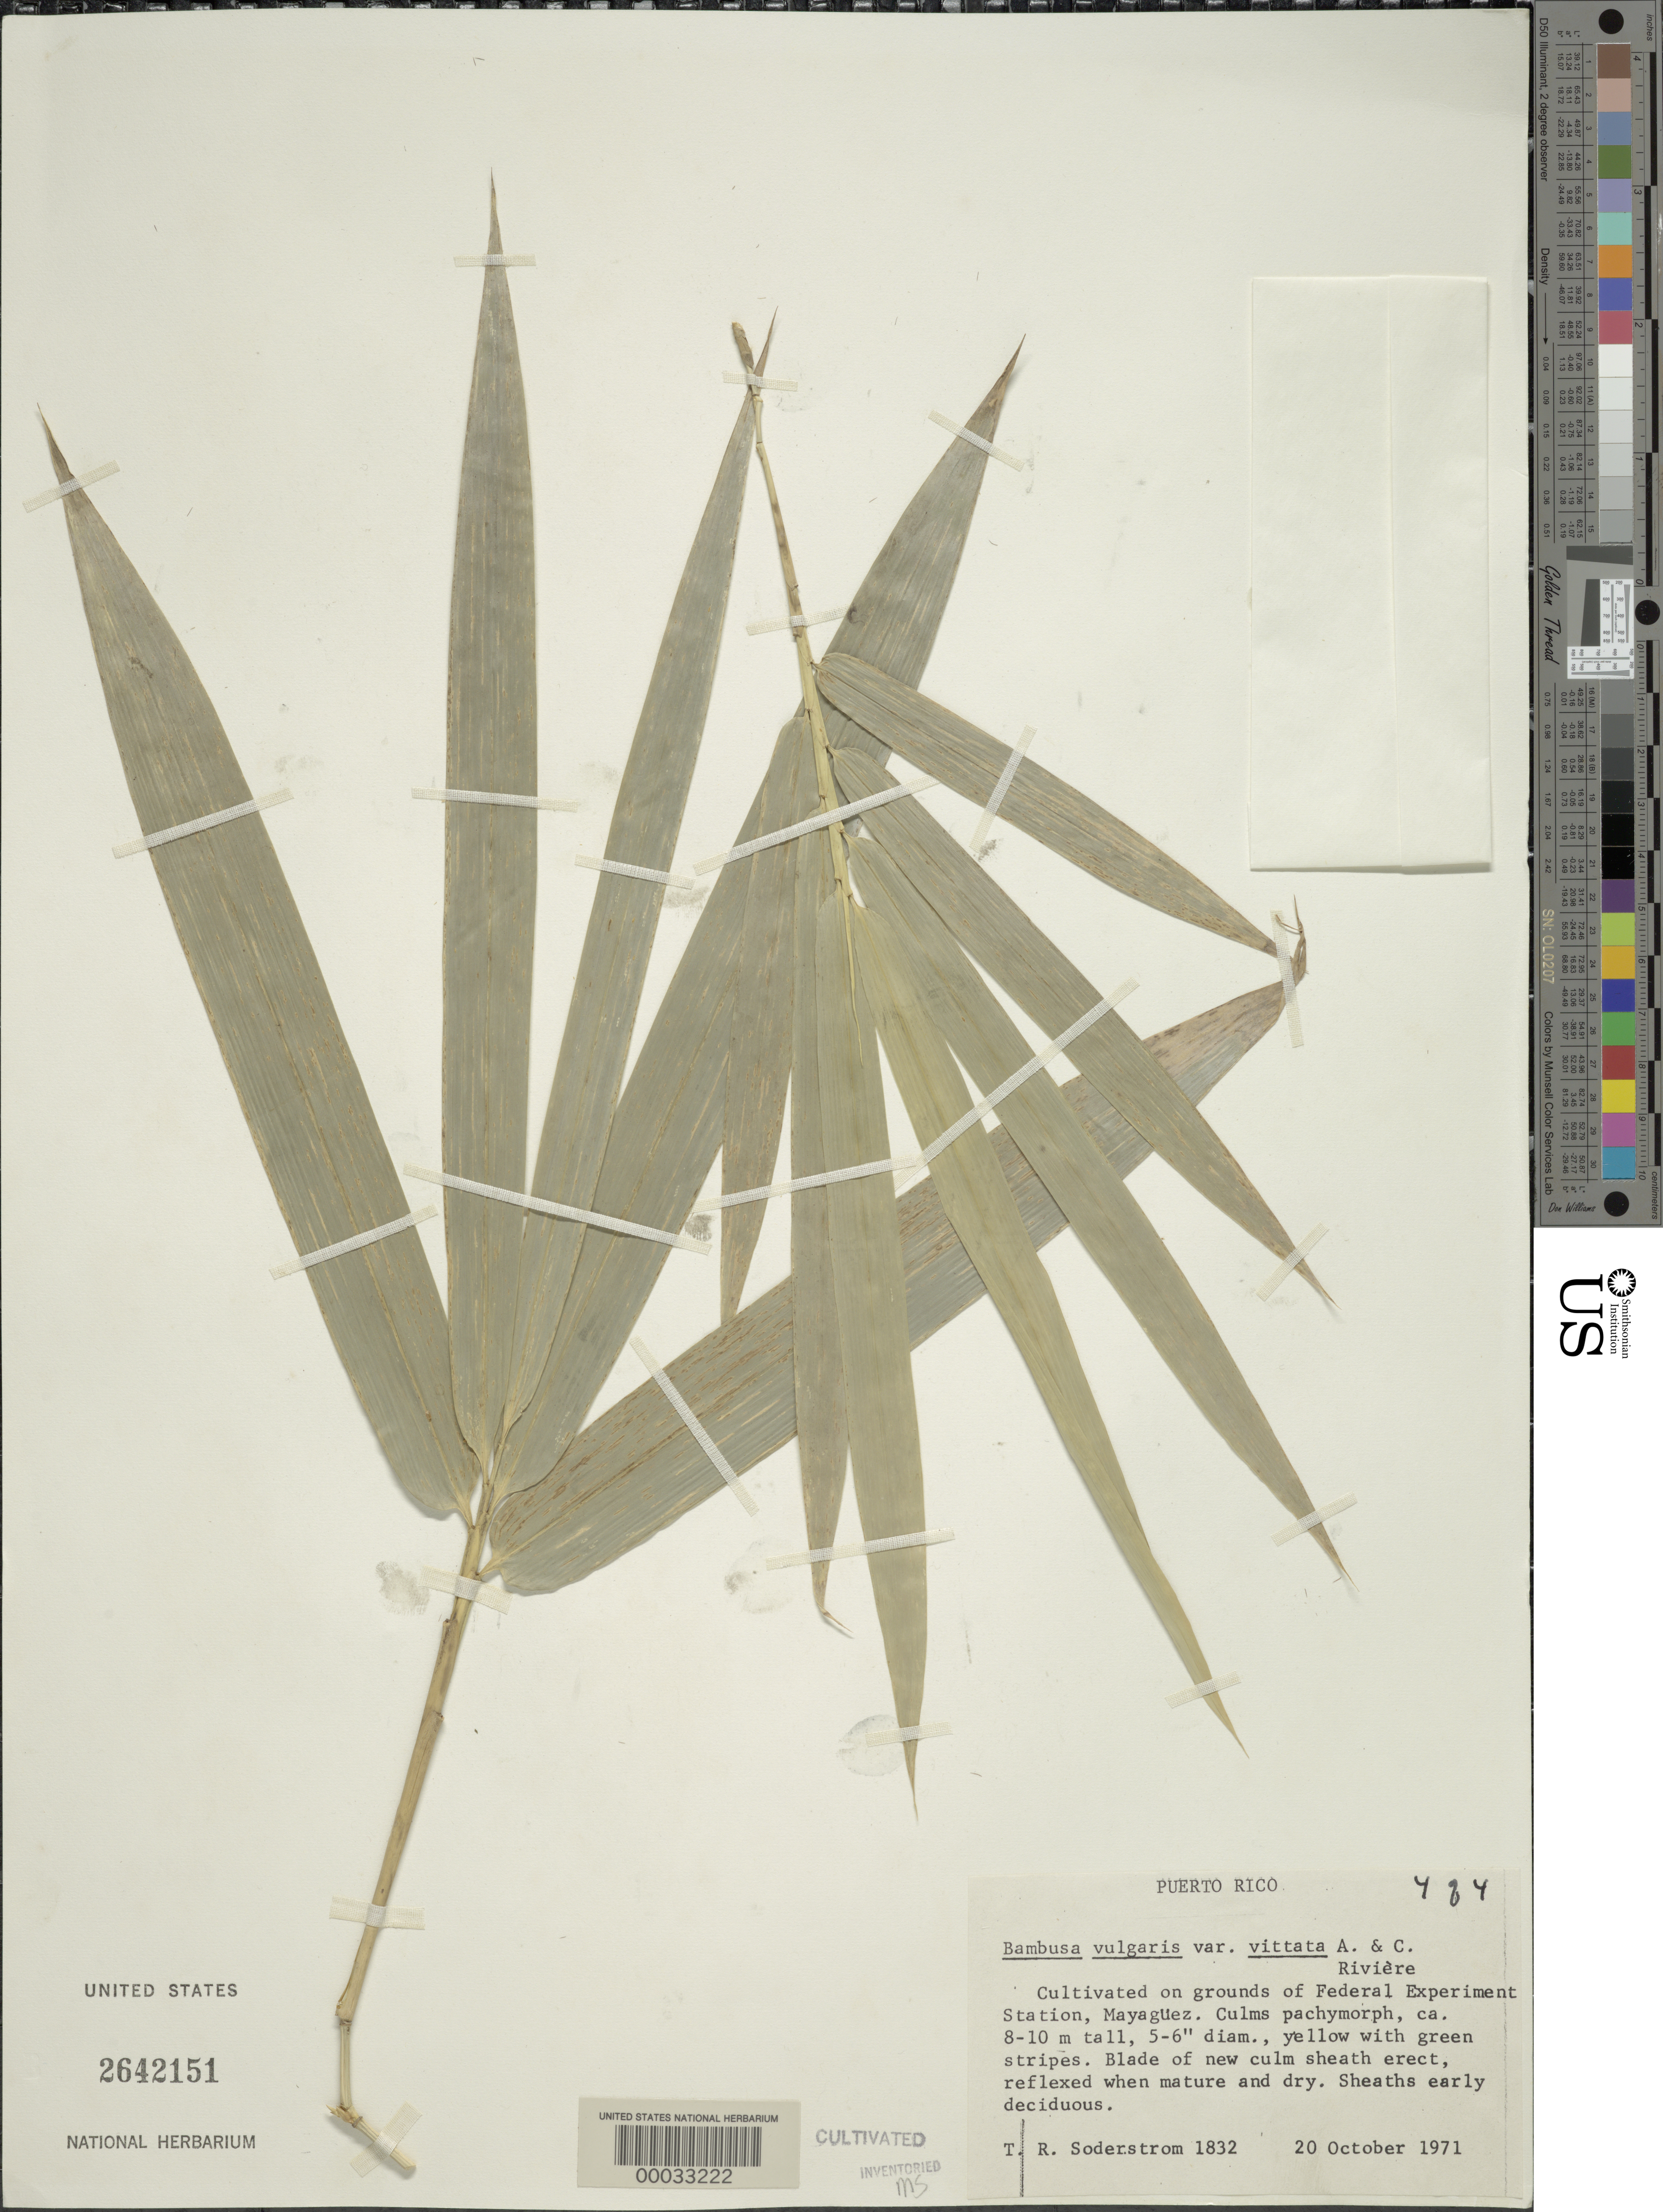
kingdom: Plantae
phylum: Tracheophyta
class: Liliopsida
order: Poales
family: Poaceae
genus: Bambusa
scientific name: Bambusa vulgaris var. vittata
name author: (Rivière & C. Rivière) McClure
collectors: T. R. Soderstrom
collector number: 1832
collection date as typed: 20 Oct 1971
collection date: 1971-10-20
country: Puerto Rico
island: Greater Antilles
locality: Federal Experimental Station-Mayaguez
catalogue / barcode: US 2642151